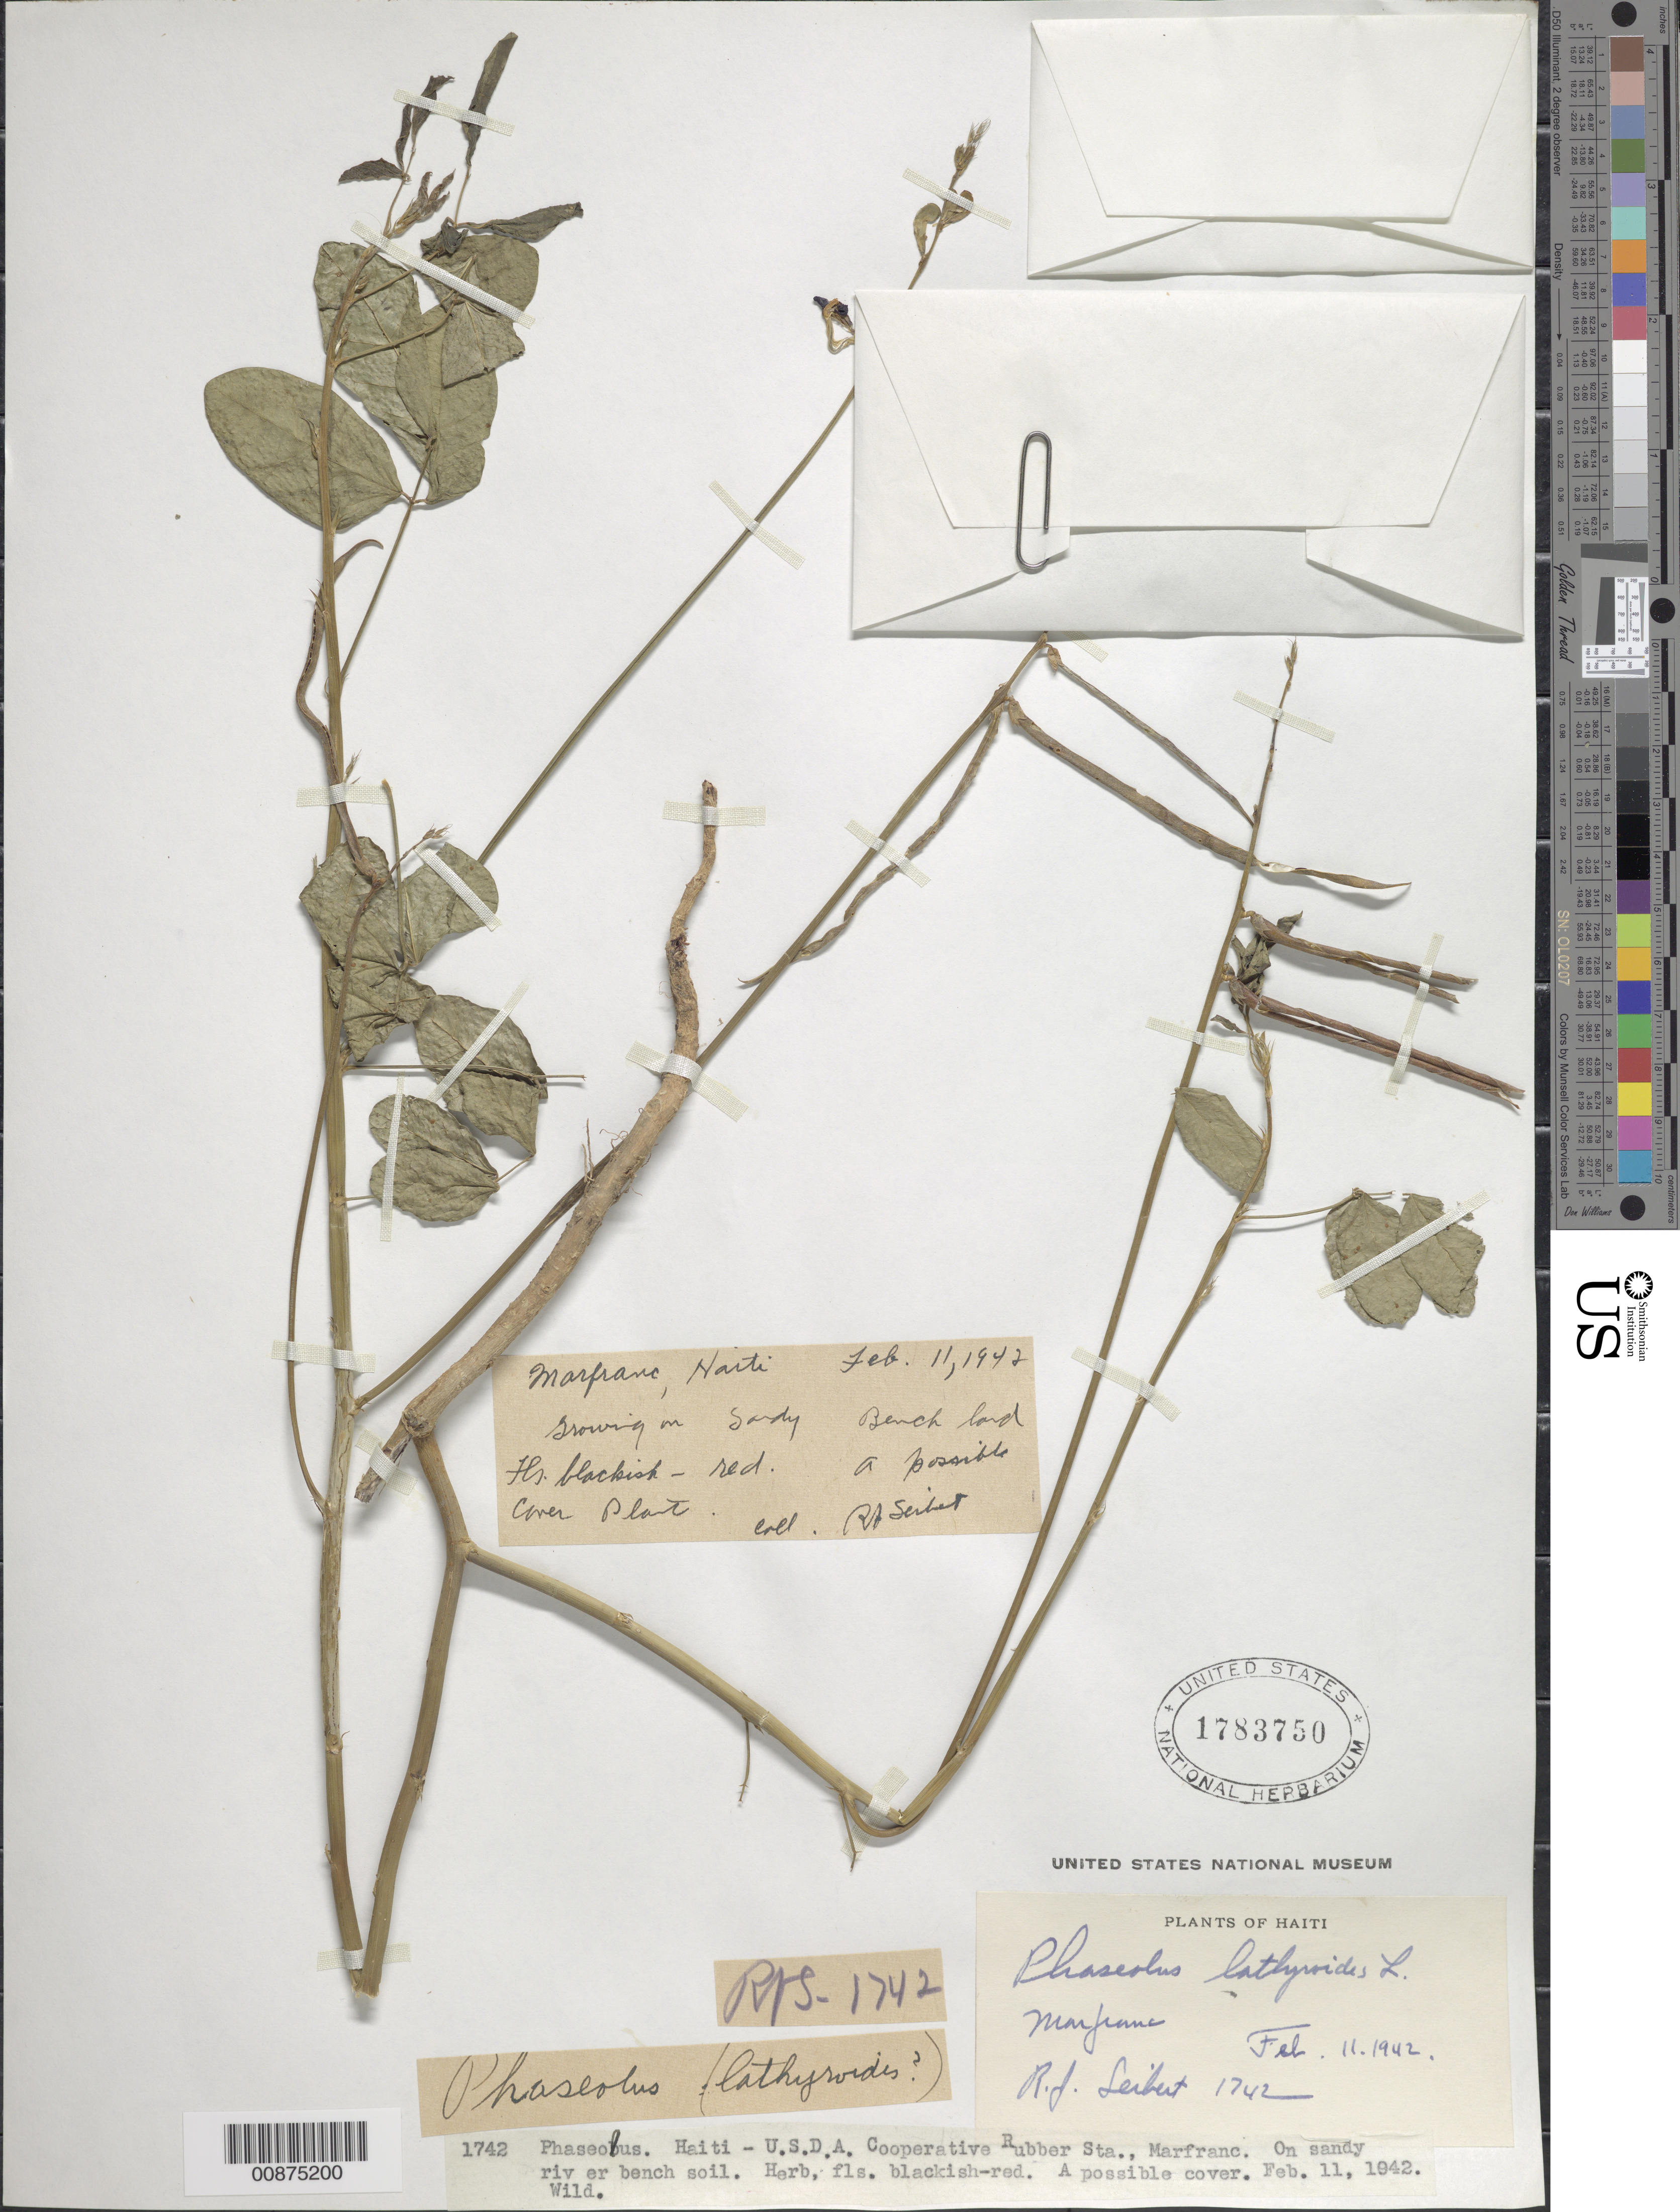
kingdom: Plantae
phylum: Tracheophyta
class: Magnoliopsida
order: Fabales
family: Fabaceae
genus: Macroptilium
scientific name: Macroptilium lathyroides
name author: (L.) Urb.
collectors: R. J. Seibert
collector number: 1742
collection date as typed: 11 Feb 1942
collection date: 1942-02-11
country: Haiti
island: Hispaniola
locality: U.S.D.A. Cooperative Rubber Sta., Marfranc.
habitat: On sandy river bench soil.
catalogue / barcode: US 1783750